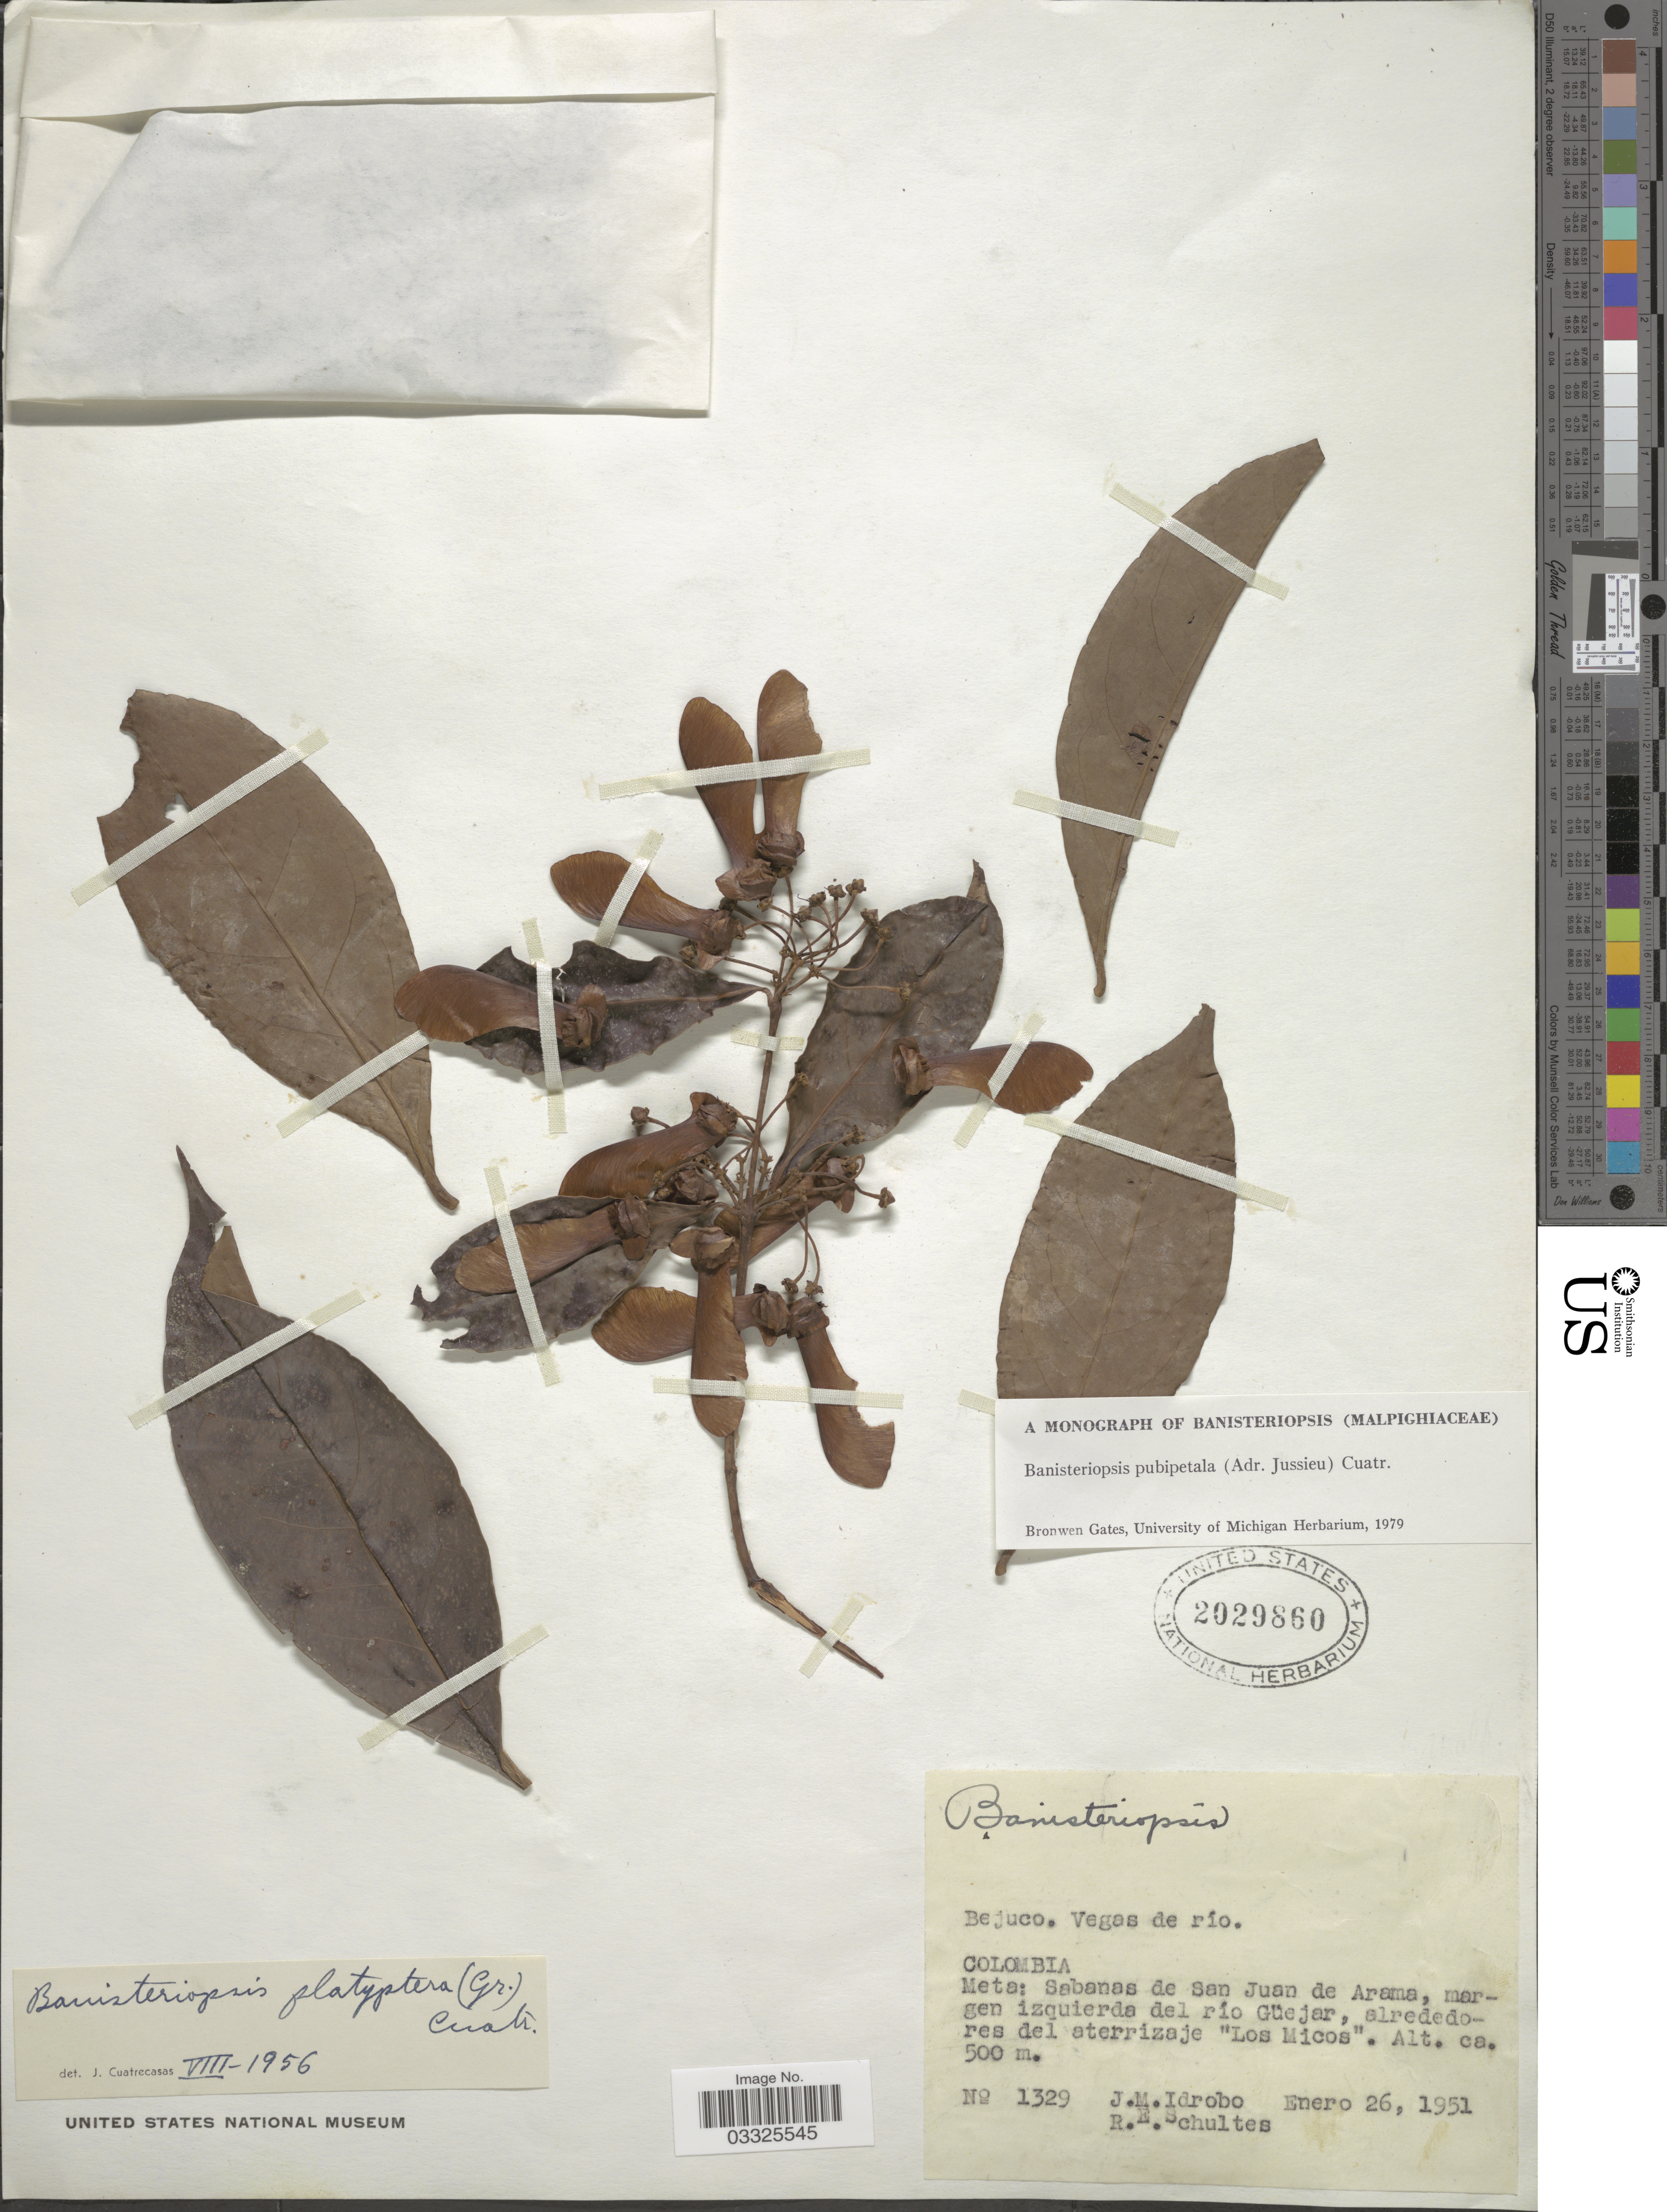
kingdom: Plantae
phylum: Tracheophyta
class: Magnoliopsida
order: Malpighiales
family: Malpighiaceae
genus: Banisteriopsis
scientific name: Banisteriopsis pubipetala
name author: (A. Juss.) Cuatrec.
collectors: J. M. Idrobo & R. E. Schultes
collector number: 1329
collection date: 1951-01-26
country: Colombia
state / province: Meta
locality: Sabanas de San Juan de Arama, margen izquierda del río Güejar, alrededores del aterrizaje "Los Micos".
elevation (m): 500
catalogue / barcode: US 2029860